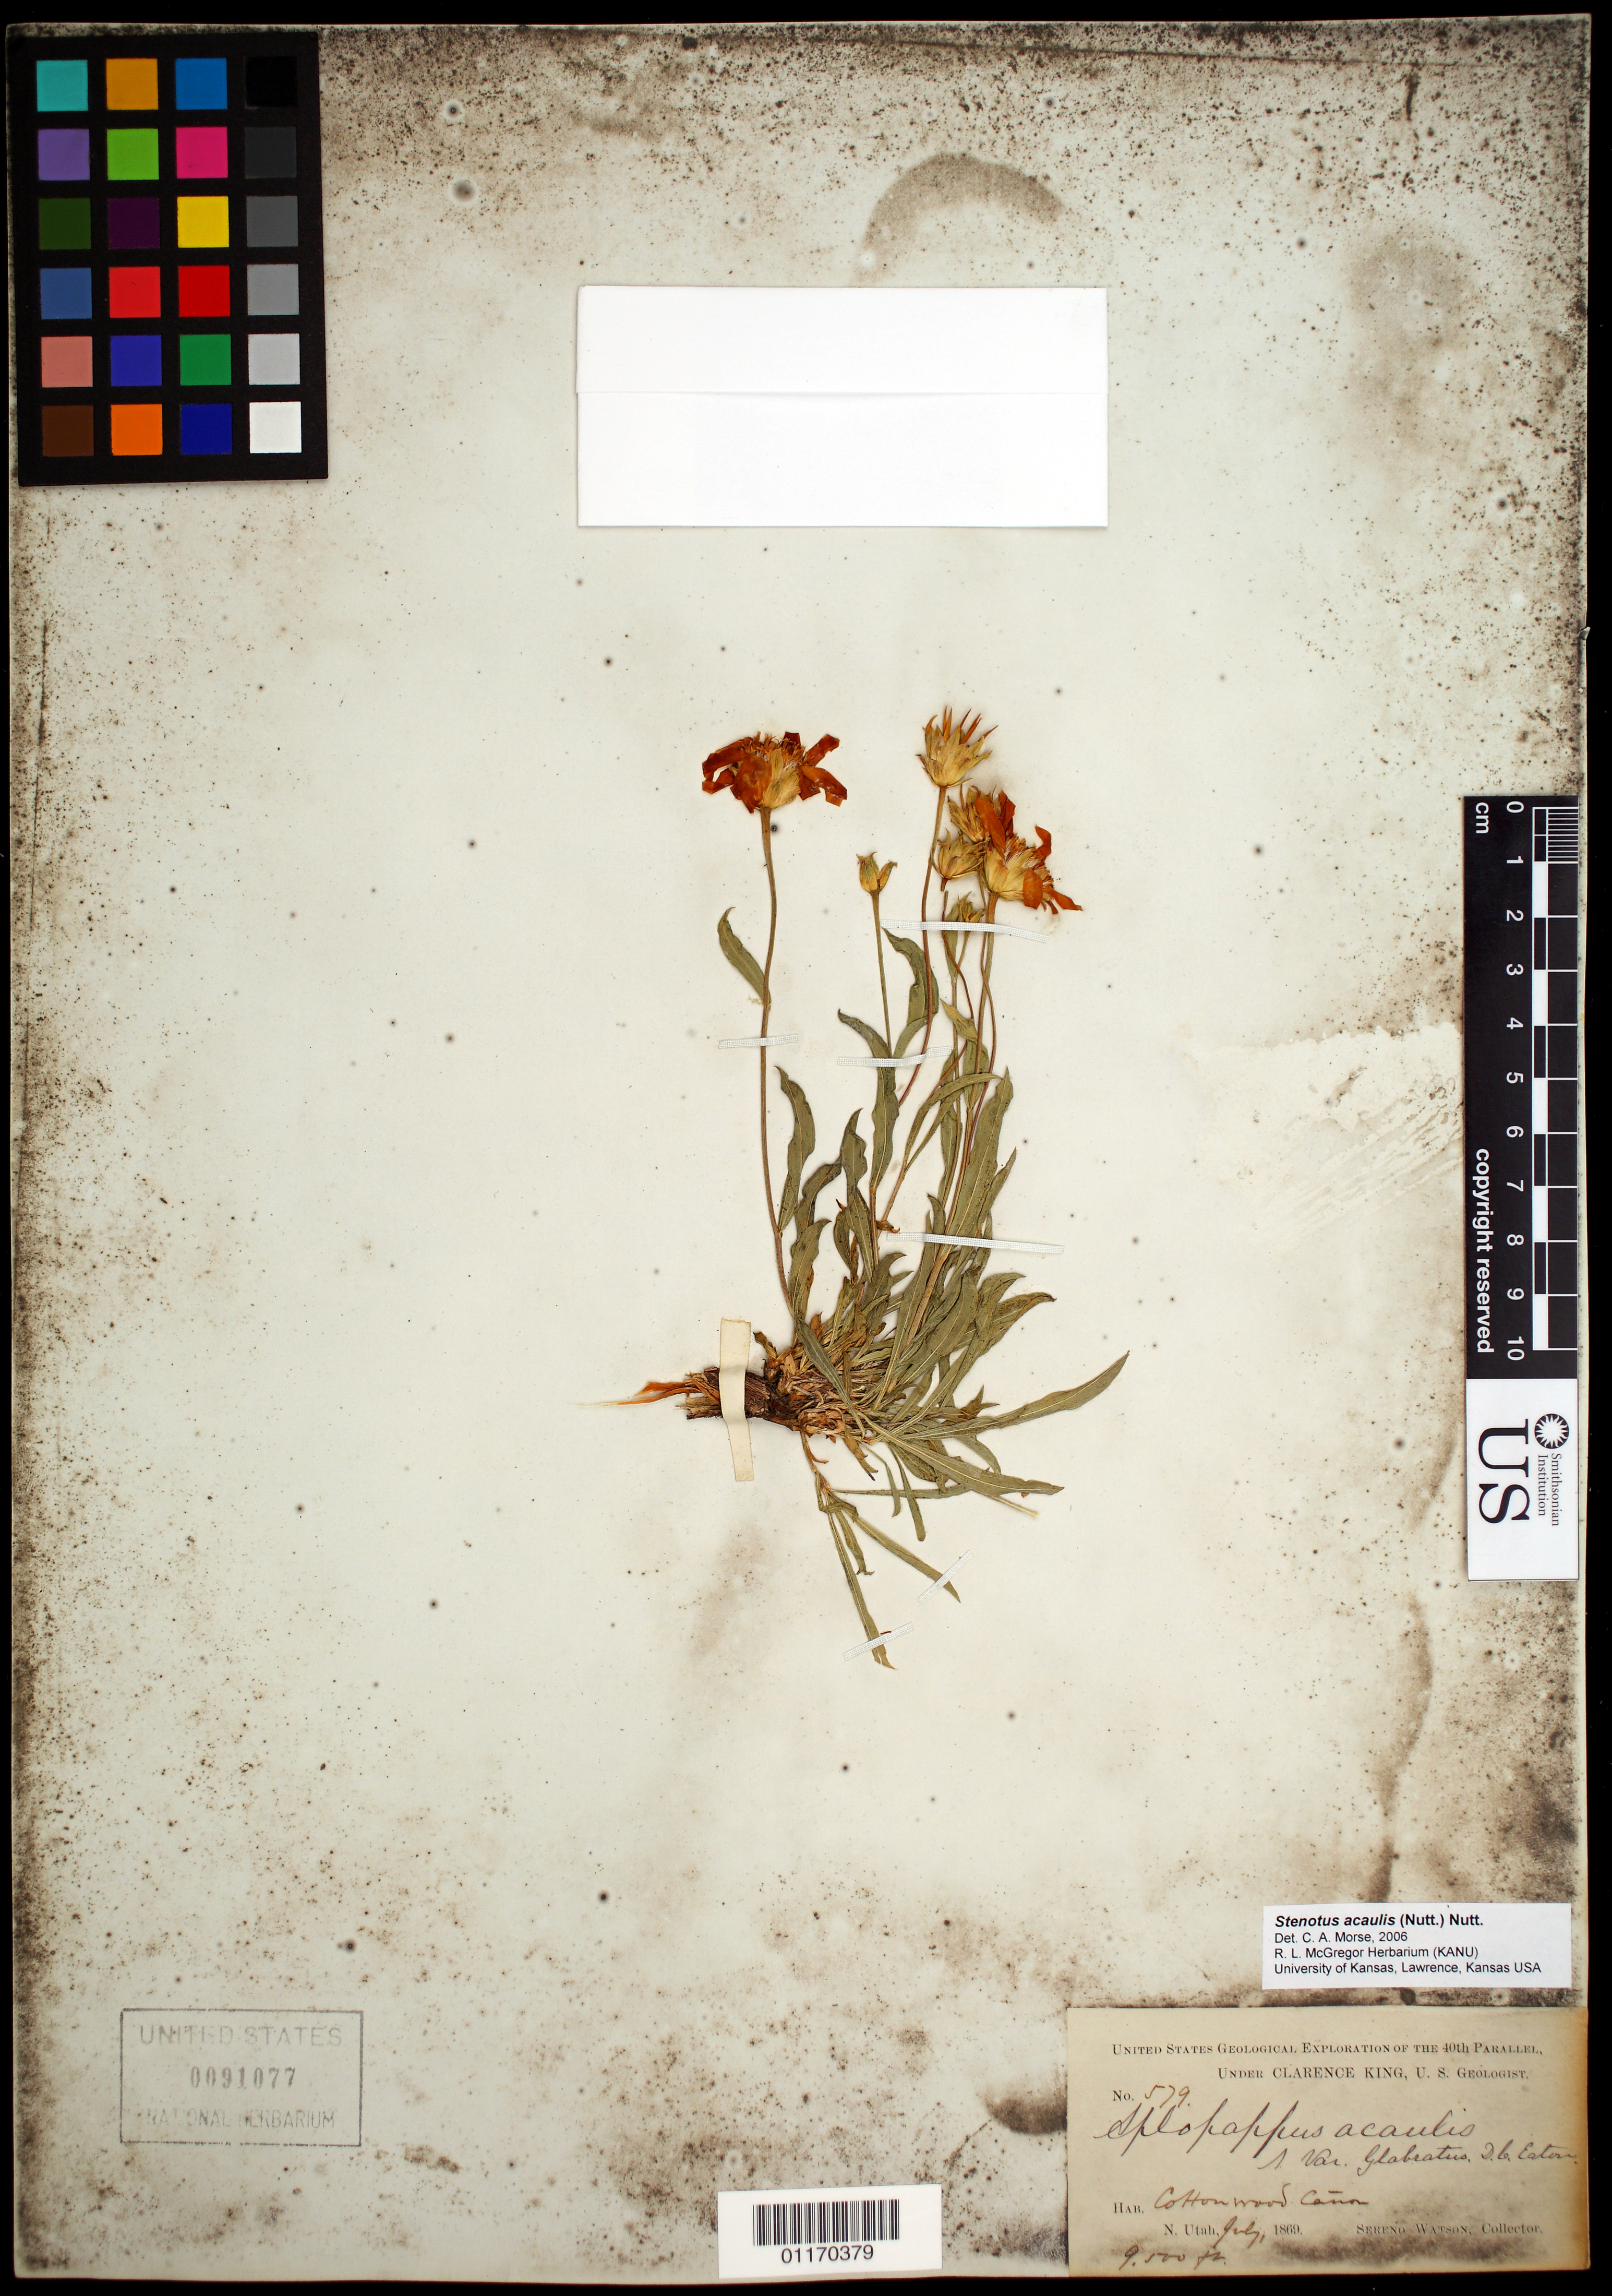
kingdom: Plantae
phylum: Tracheophyta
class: Magnoliopsida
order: Asterales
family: Asteraceae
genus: Stenotus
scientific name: Stenotus acaulis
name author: (Nutt.) Nutt.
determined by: Morse, C. A., (KANU)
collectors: S. Watson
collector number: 579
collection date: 1869-07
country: United States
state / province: Utah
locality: Cottonwood Canyon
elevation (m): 2896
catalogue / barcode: US 91077